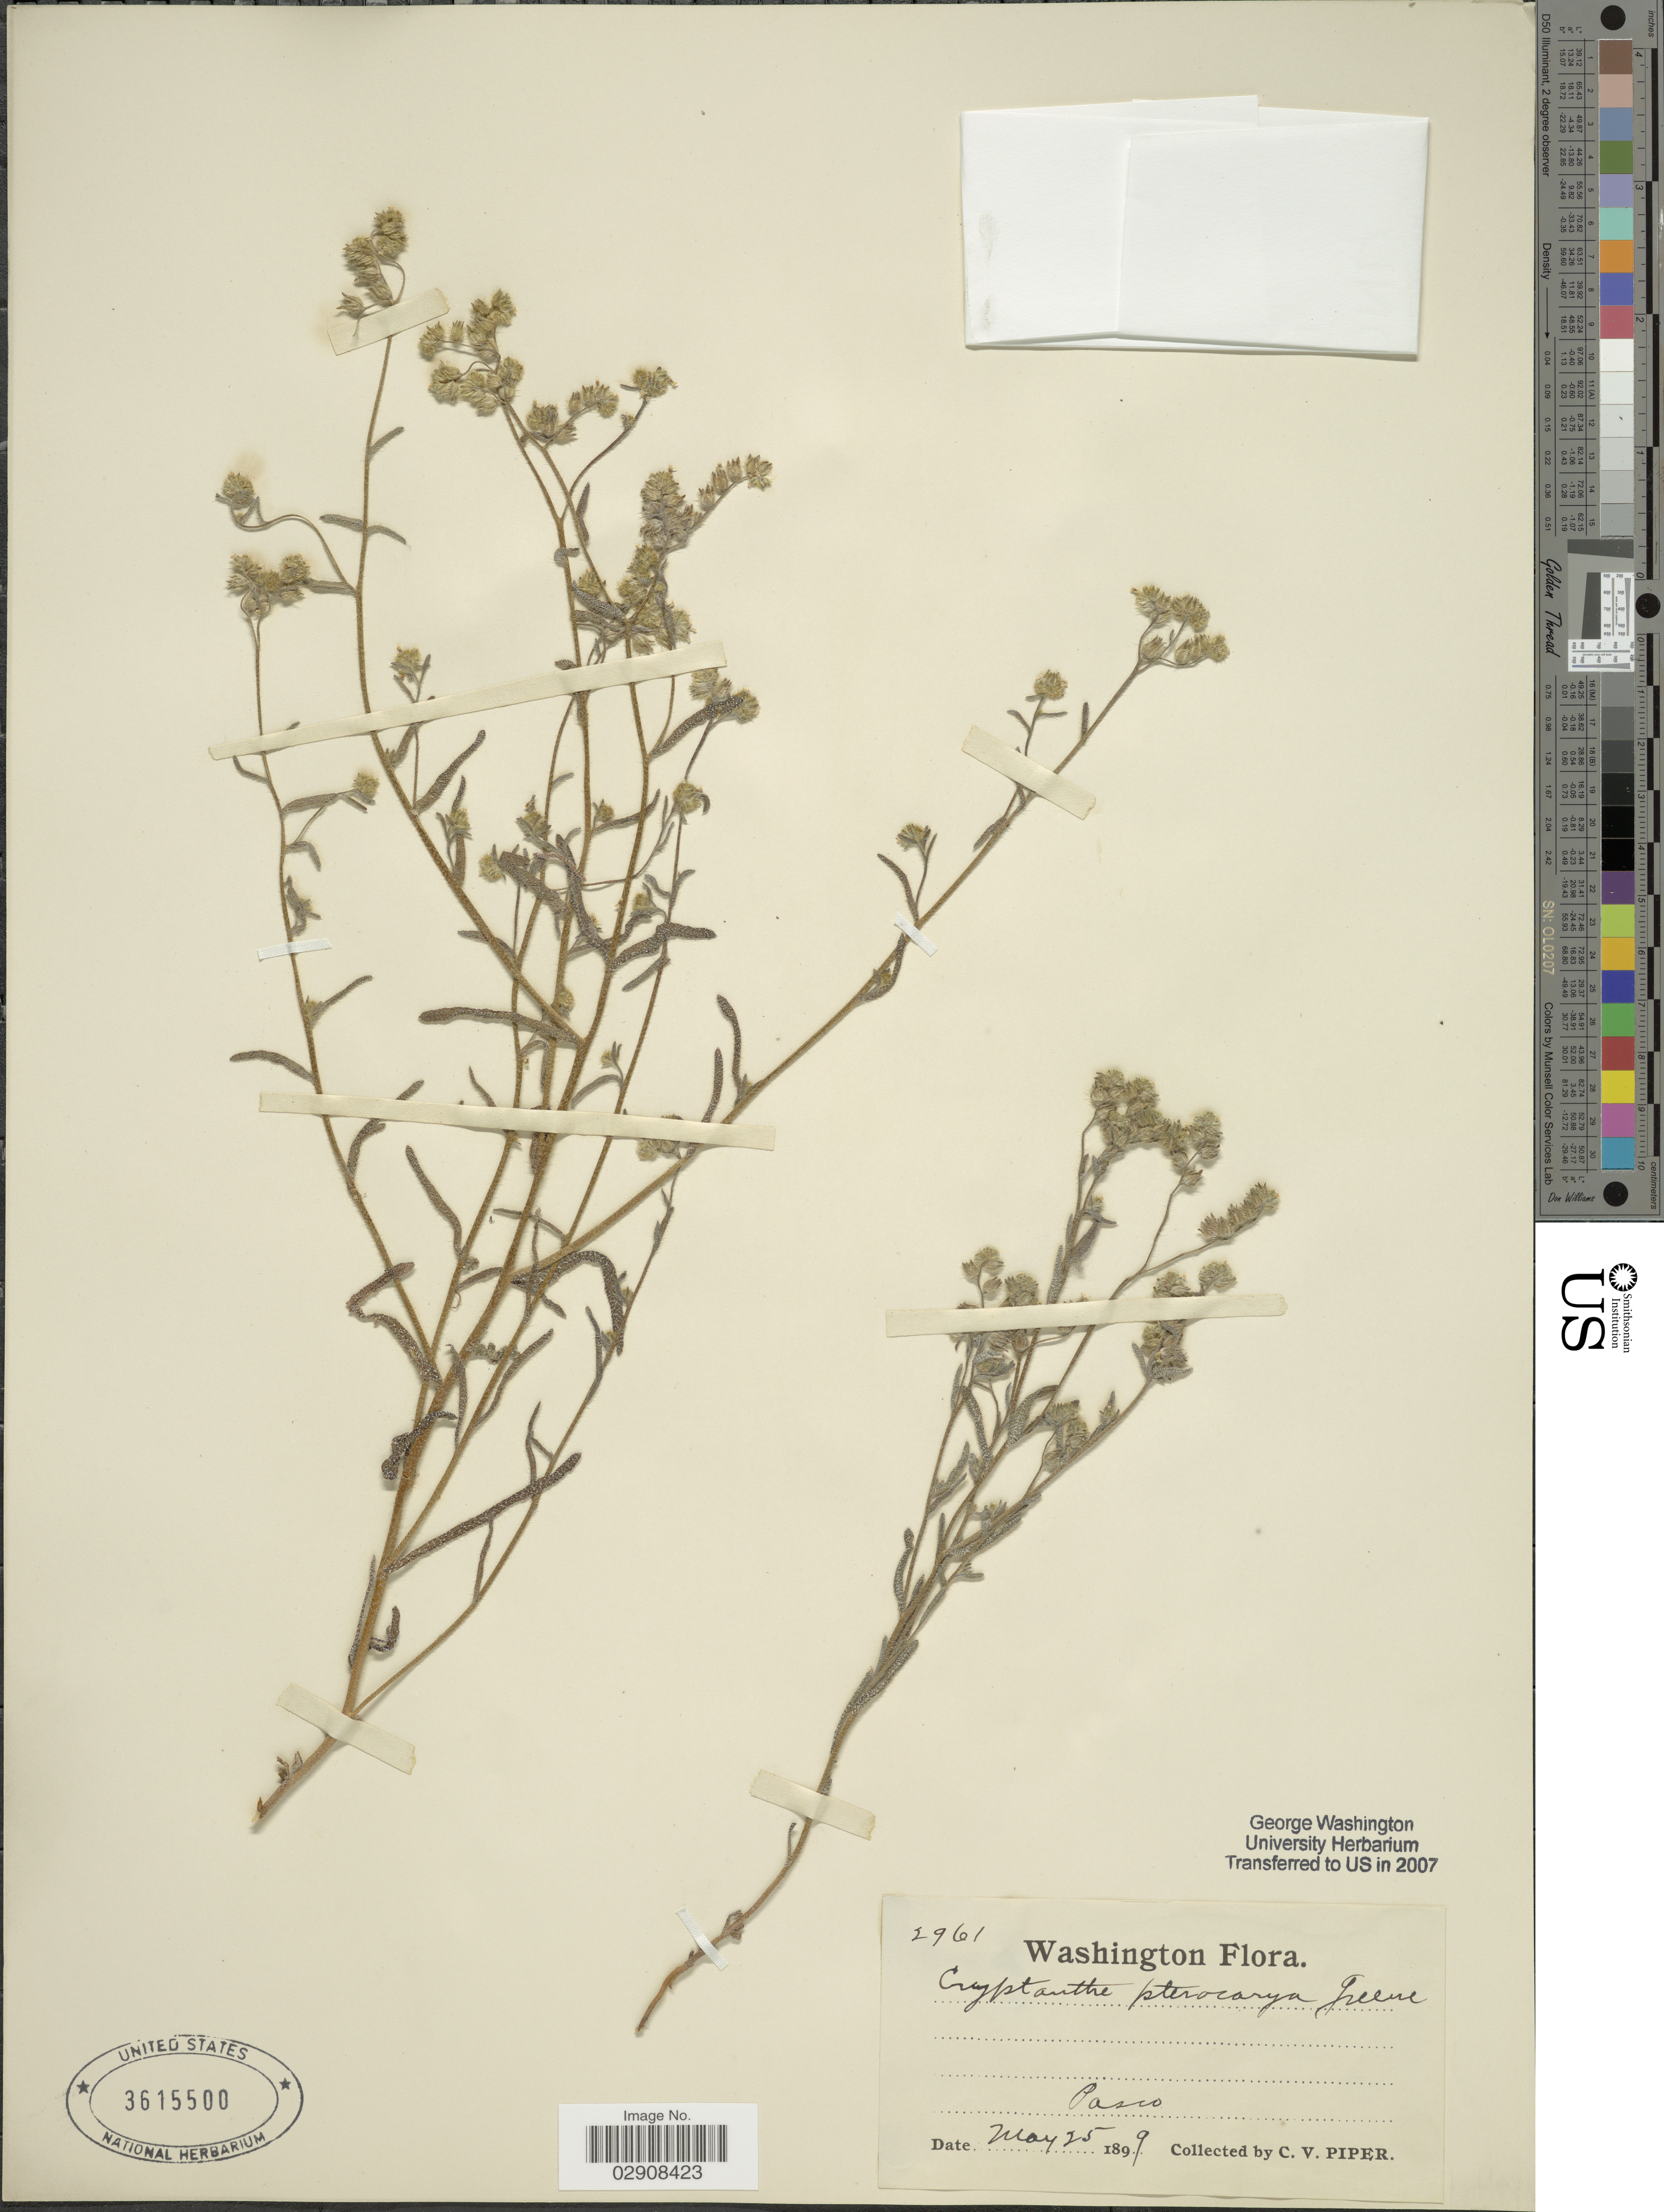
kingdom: Plantae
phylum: Tracheophyta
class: Magnoliopsida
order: Boraginales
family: Boraginaceae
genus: Cryptantha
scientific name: Cryptantha pterocarya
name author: (Torr.) Greene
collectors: C. V. Piper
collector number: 2961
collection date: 1899-05-25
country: United States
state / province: Washington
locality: Pasco.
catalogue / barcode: US 3615500